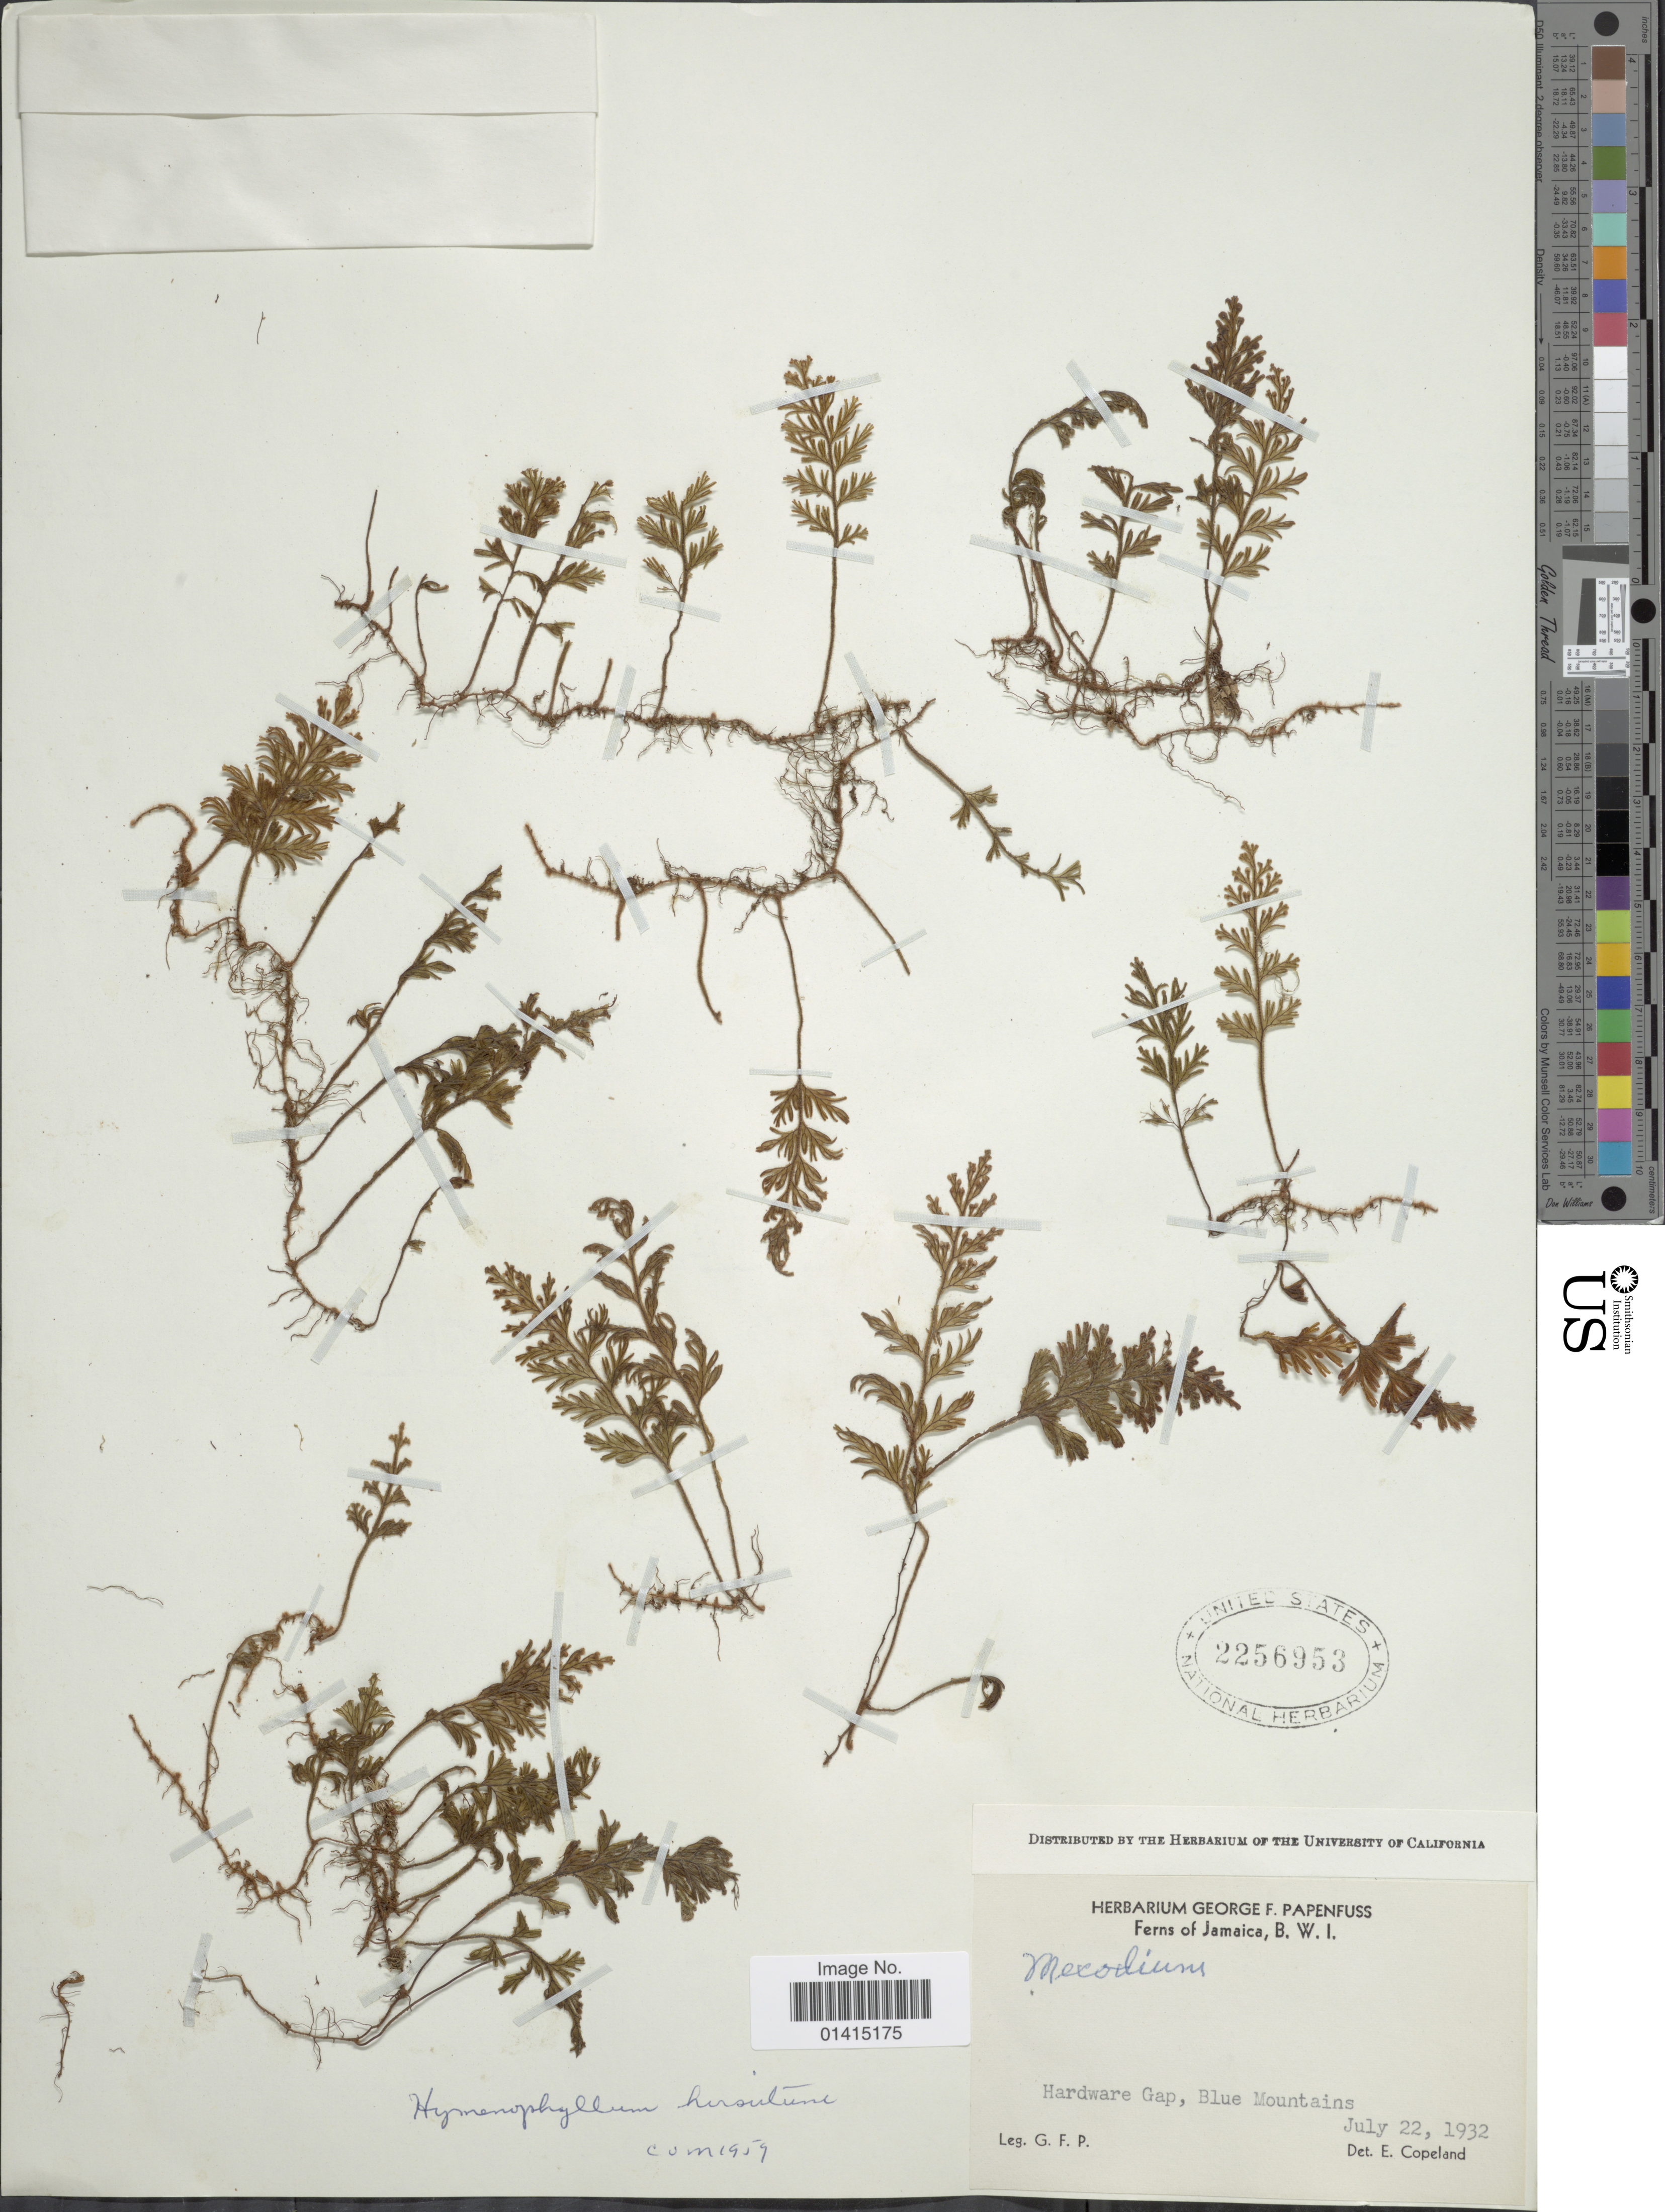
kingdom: Plantae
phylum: Tracheophyta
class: Polypodiopsida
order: Hymenophyllales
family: Hymenophyllaceae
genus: Hymenophyllum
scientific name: Hymenophyllum hirsutum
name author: (L.) Sw.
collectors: G. Papenfuss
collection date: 1932-07-22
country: Jamaica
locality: Ferns of Jamaica, B.W.I., Hardware Gap, Blue Mountains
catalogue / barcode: US 2256953